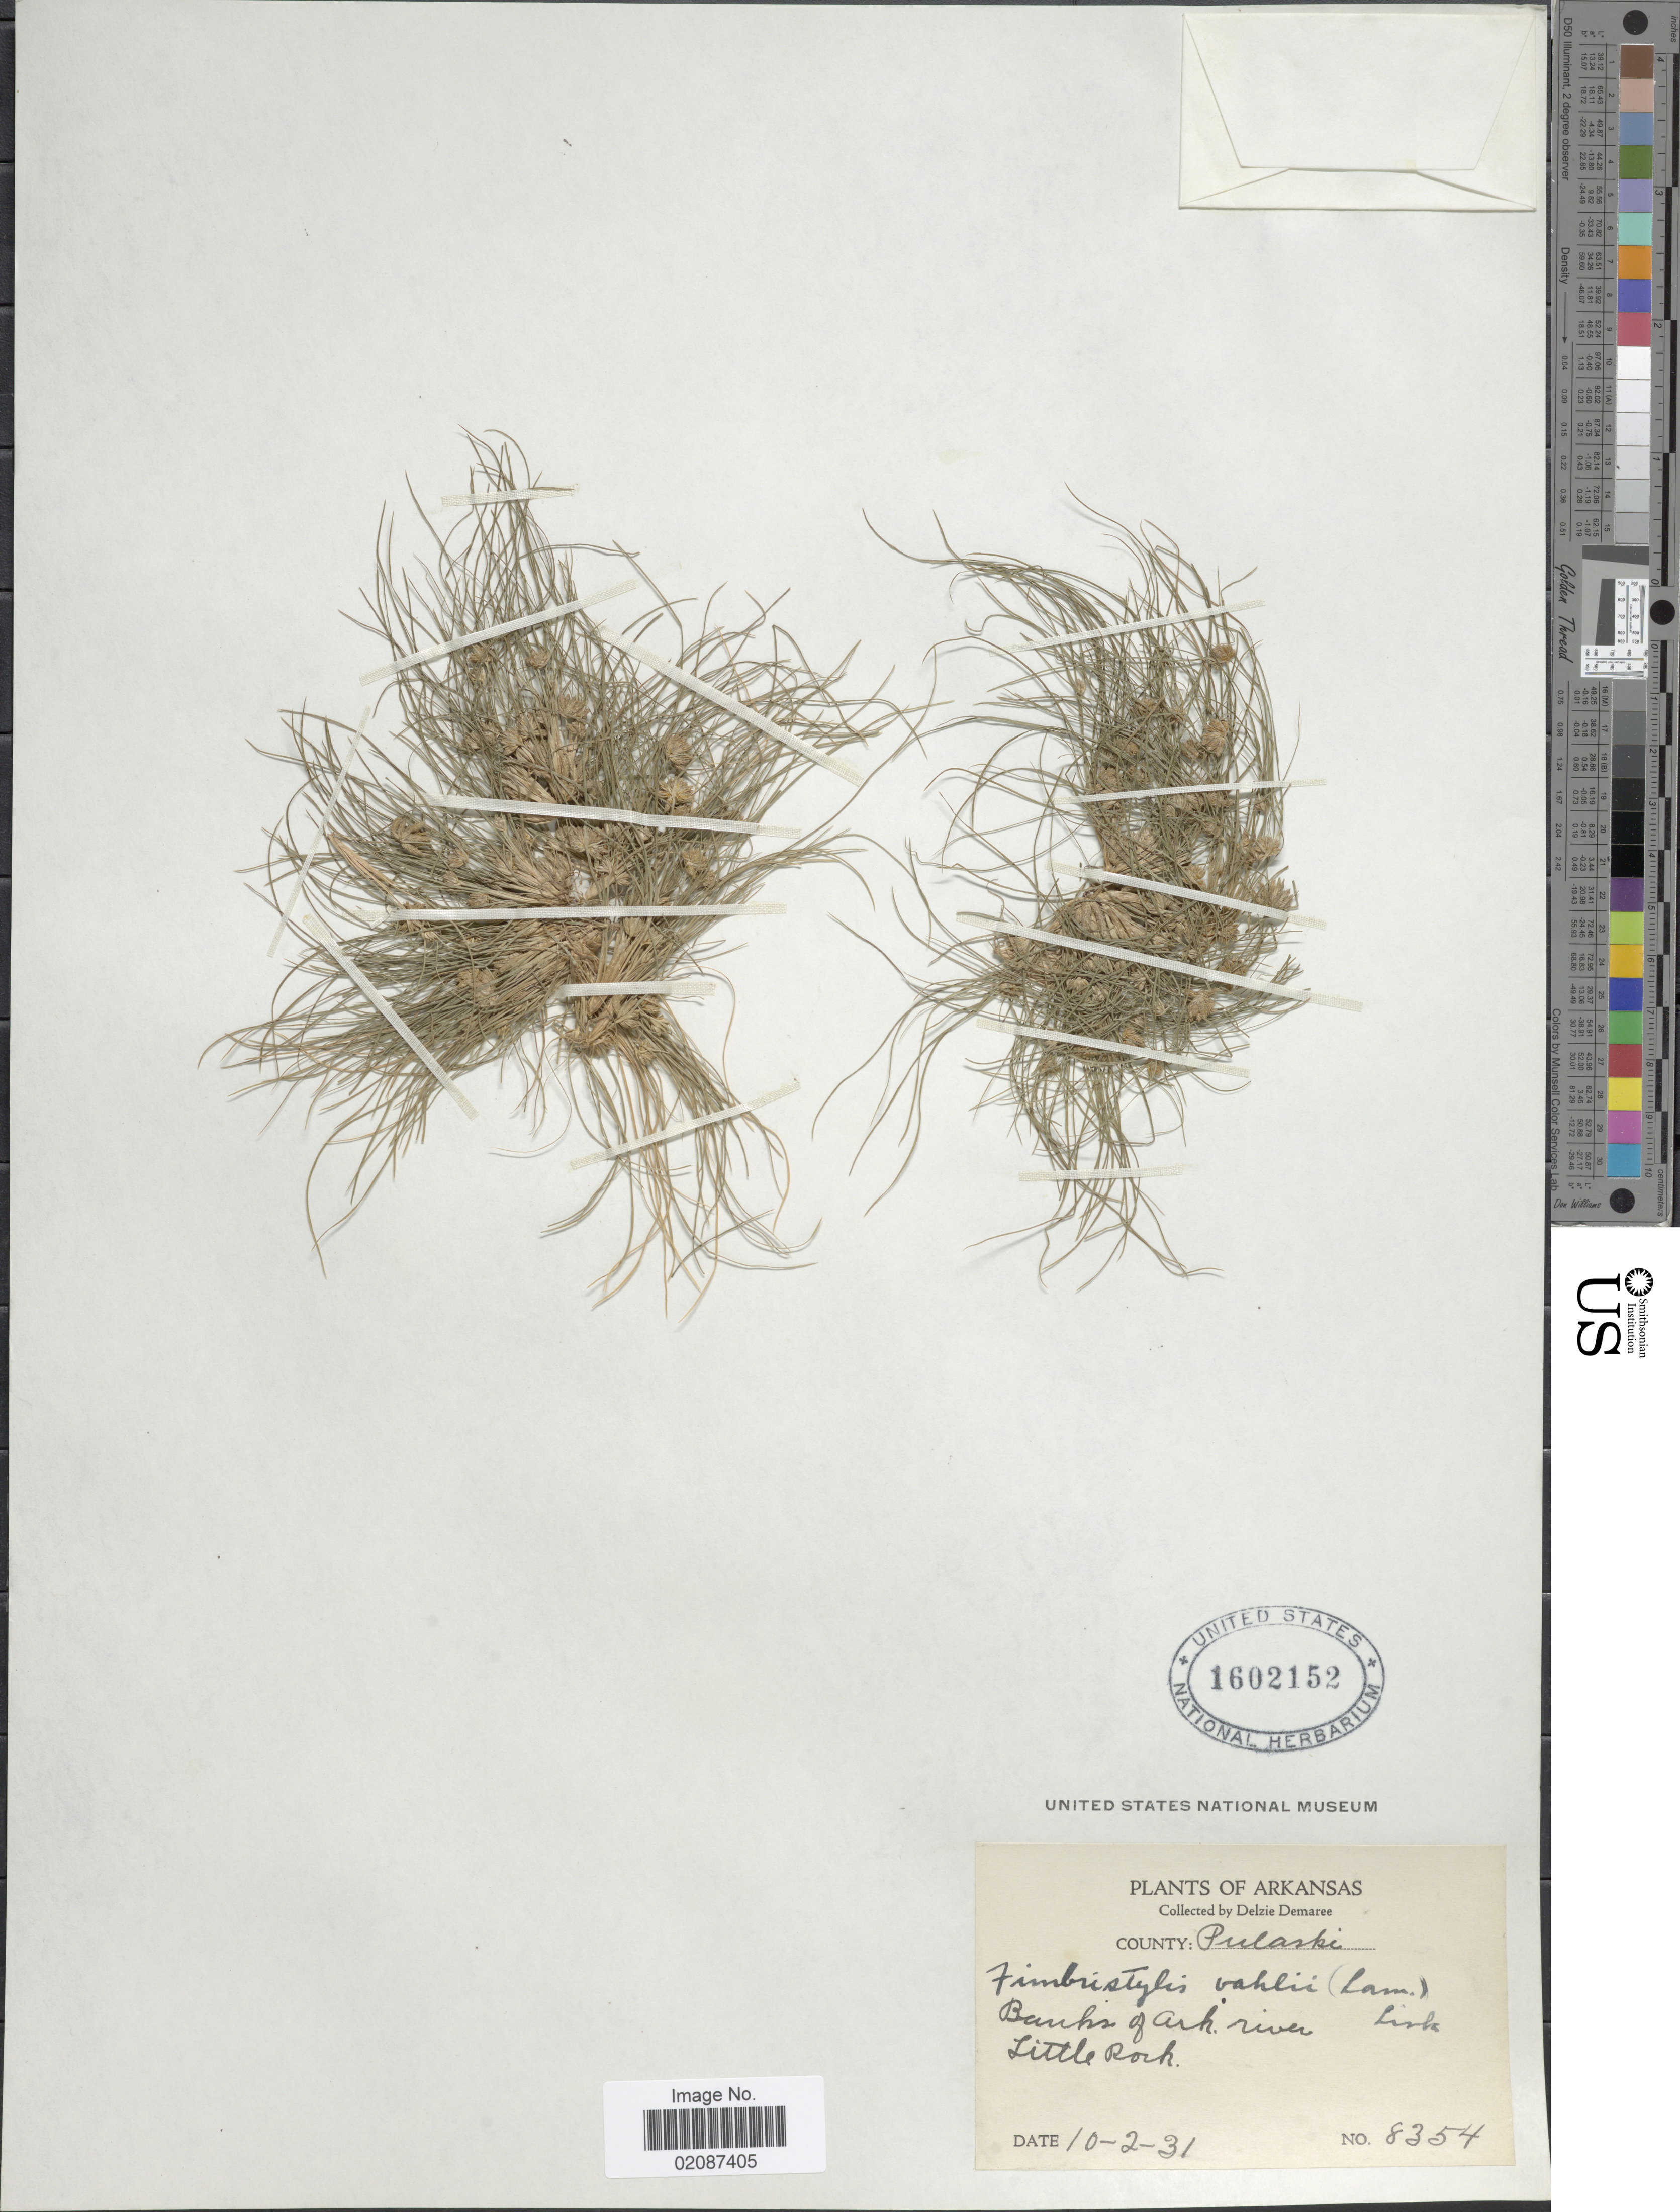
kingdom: Plantae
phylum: Tracheophyta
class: Liliopsida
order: Poales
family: Cyperaceae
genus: Fimbristylis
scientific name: Fimbristylis vahlii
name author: (Lam.) Link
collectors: D. Demaree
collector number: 8354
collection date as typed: Transcribed d/m/y: 2/10/31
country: United States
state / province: Arkansas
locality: County: Pulaski, Banks of Ark. river, Little Rock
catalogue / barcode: US 1602152